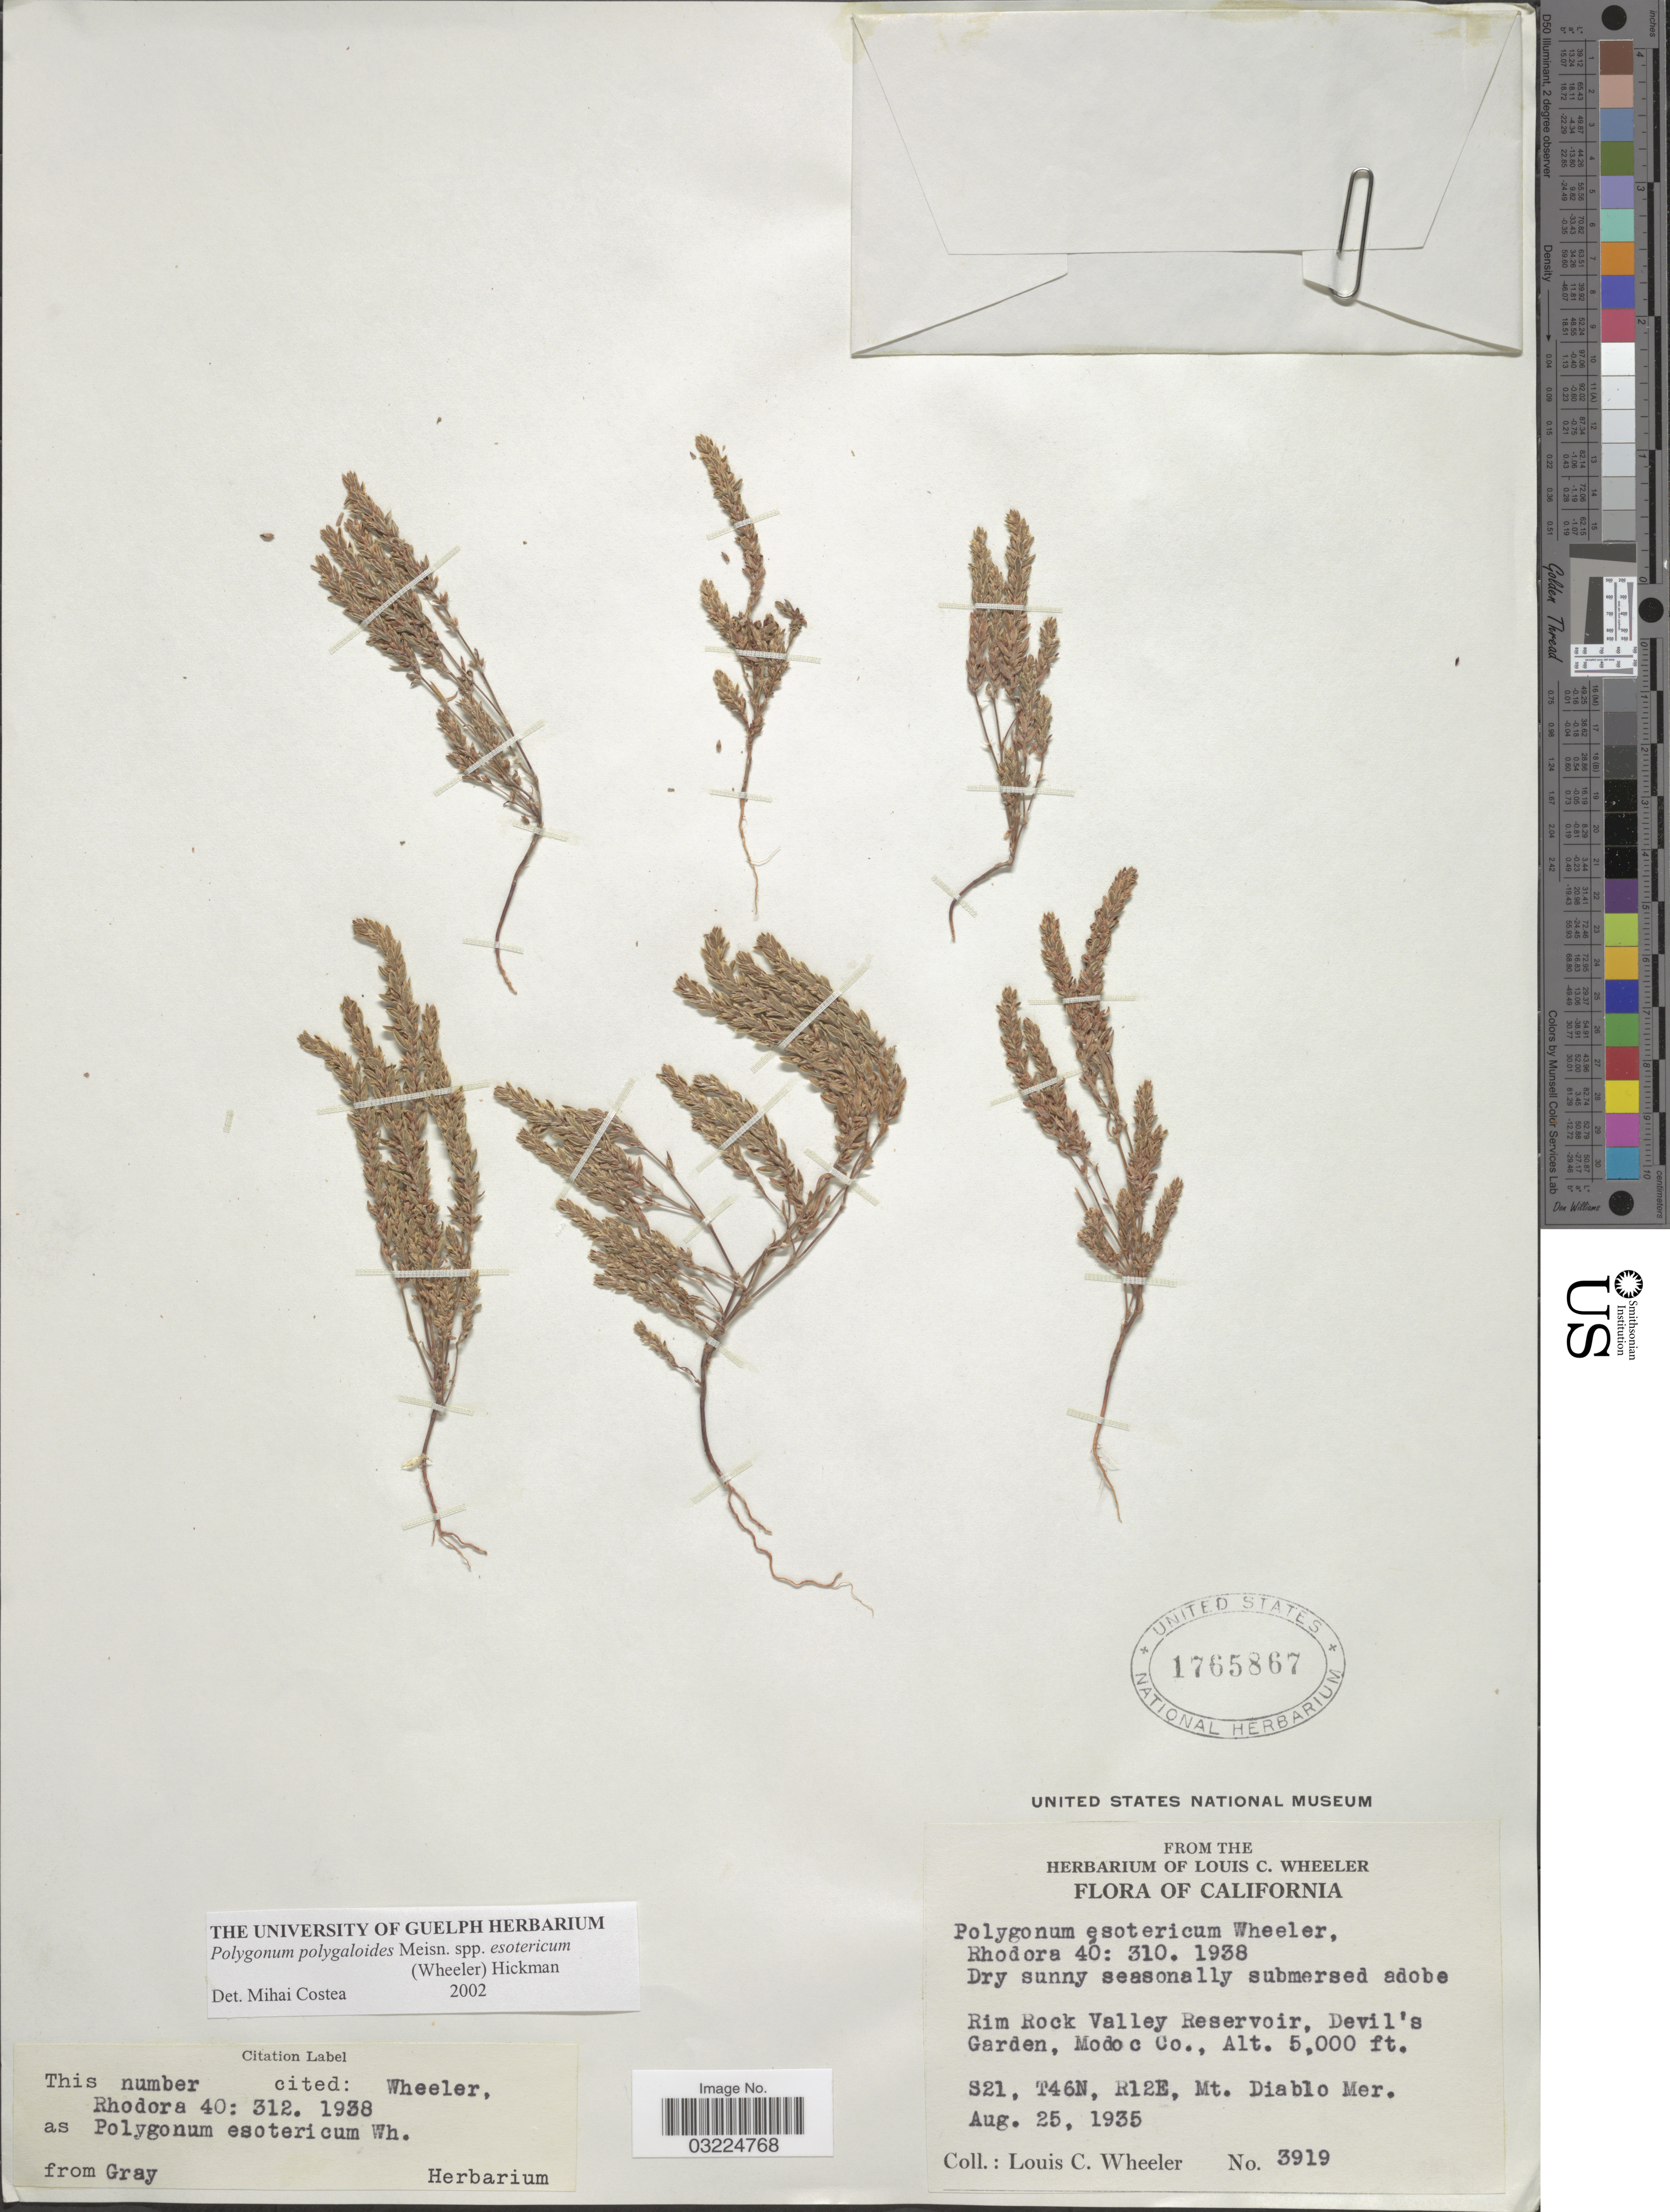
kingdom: Plantae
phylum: Tracheophyta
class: Magnoliopsida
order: Caryophyllales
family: Polygonaceae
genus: Polygonum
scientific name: Polygonum polygaloides subsp. esotericum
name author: (L.C. Wheeler) Hickman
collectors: L. C. Wheeler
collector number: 3919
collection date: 1935-08-25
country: United States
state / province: California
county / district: Modoc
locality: Rim Rock Valley Reservoir, Devil's Garden, Modoc Co. S21, T46N, R12E, Mt. Diablo Mer.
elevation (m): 1524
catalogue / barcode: US 1765867